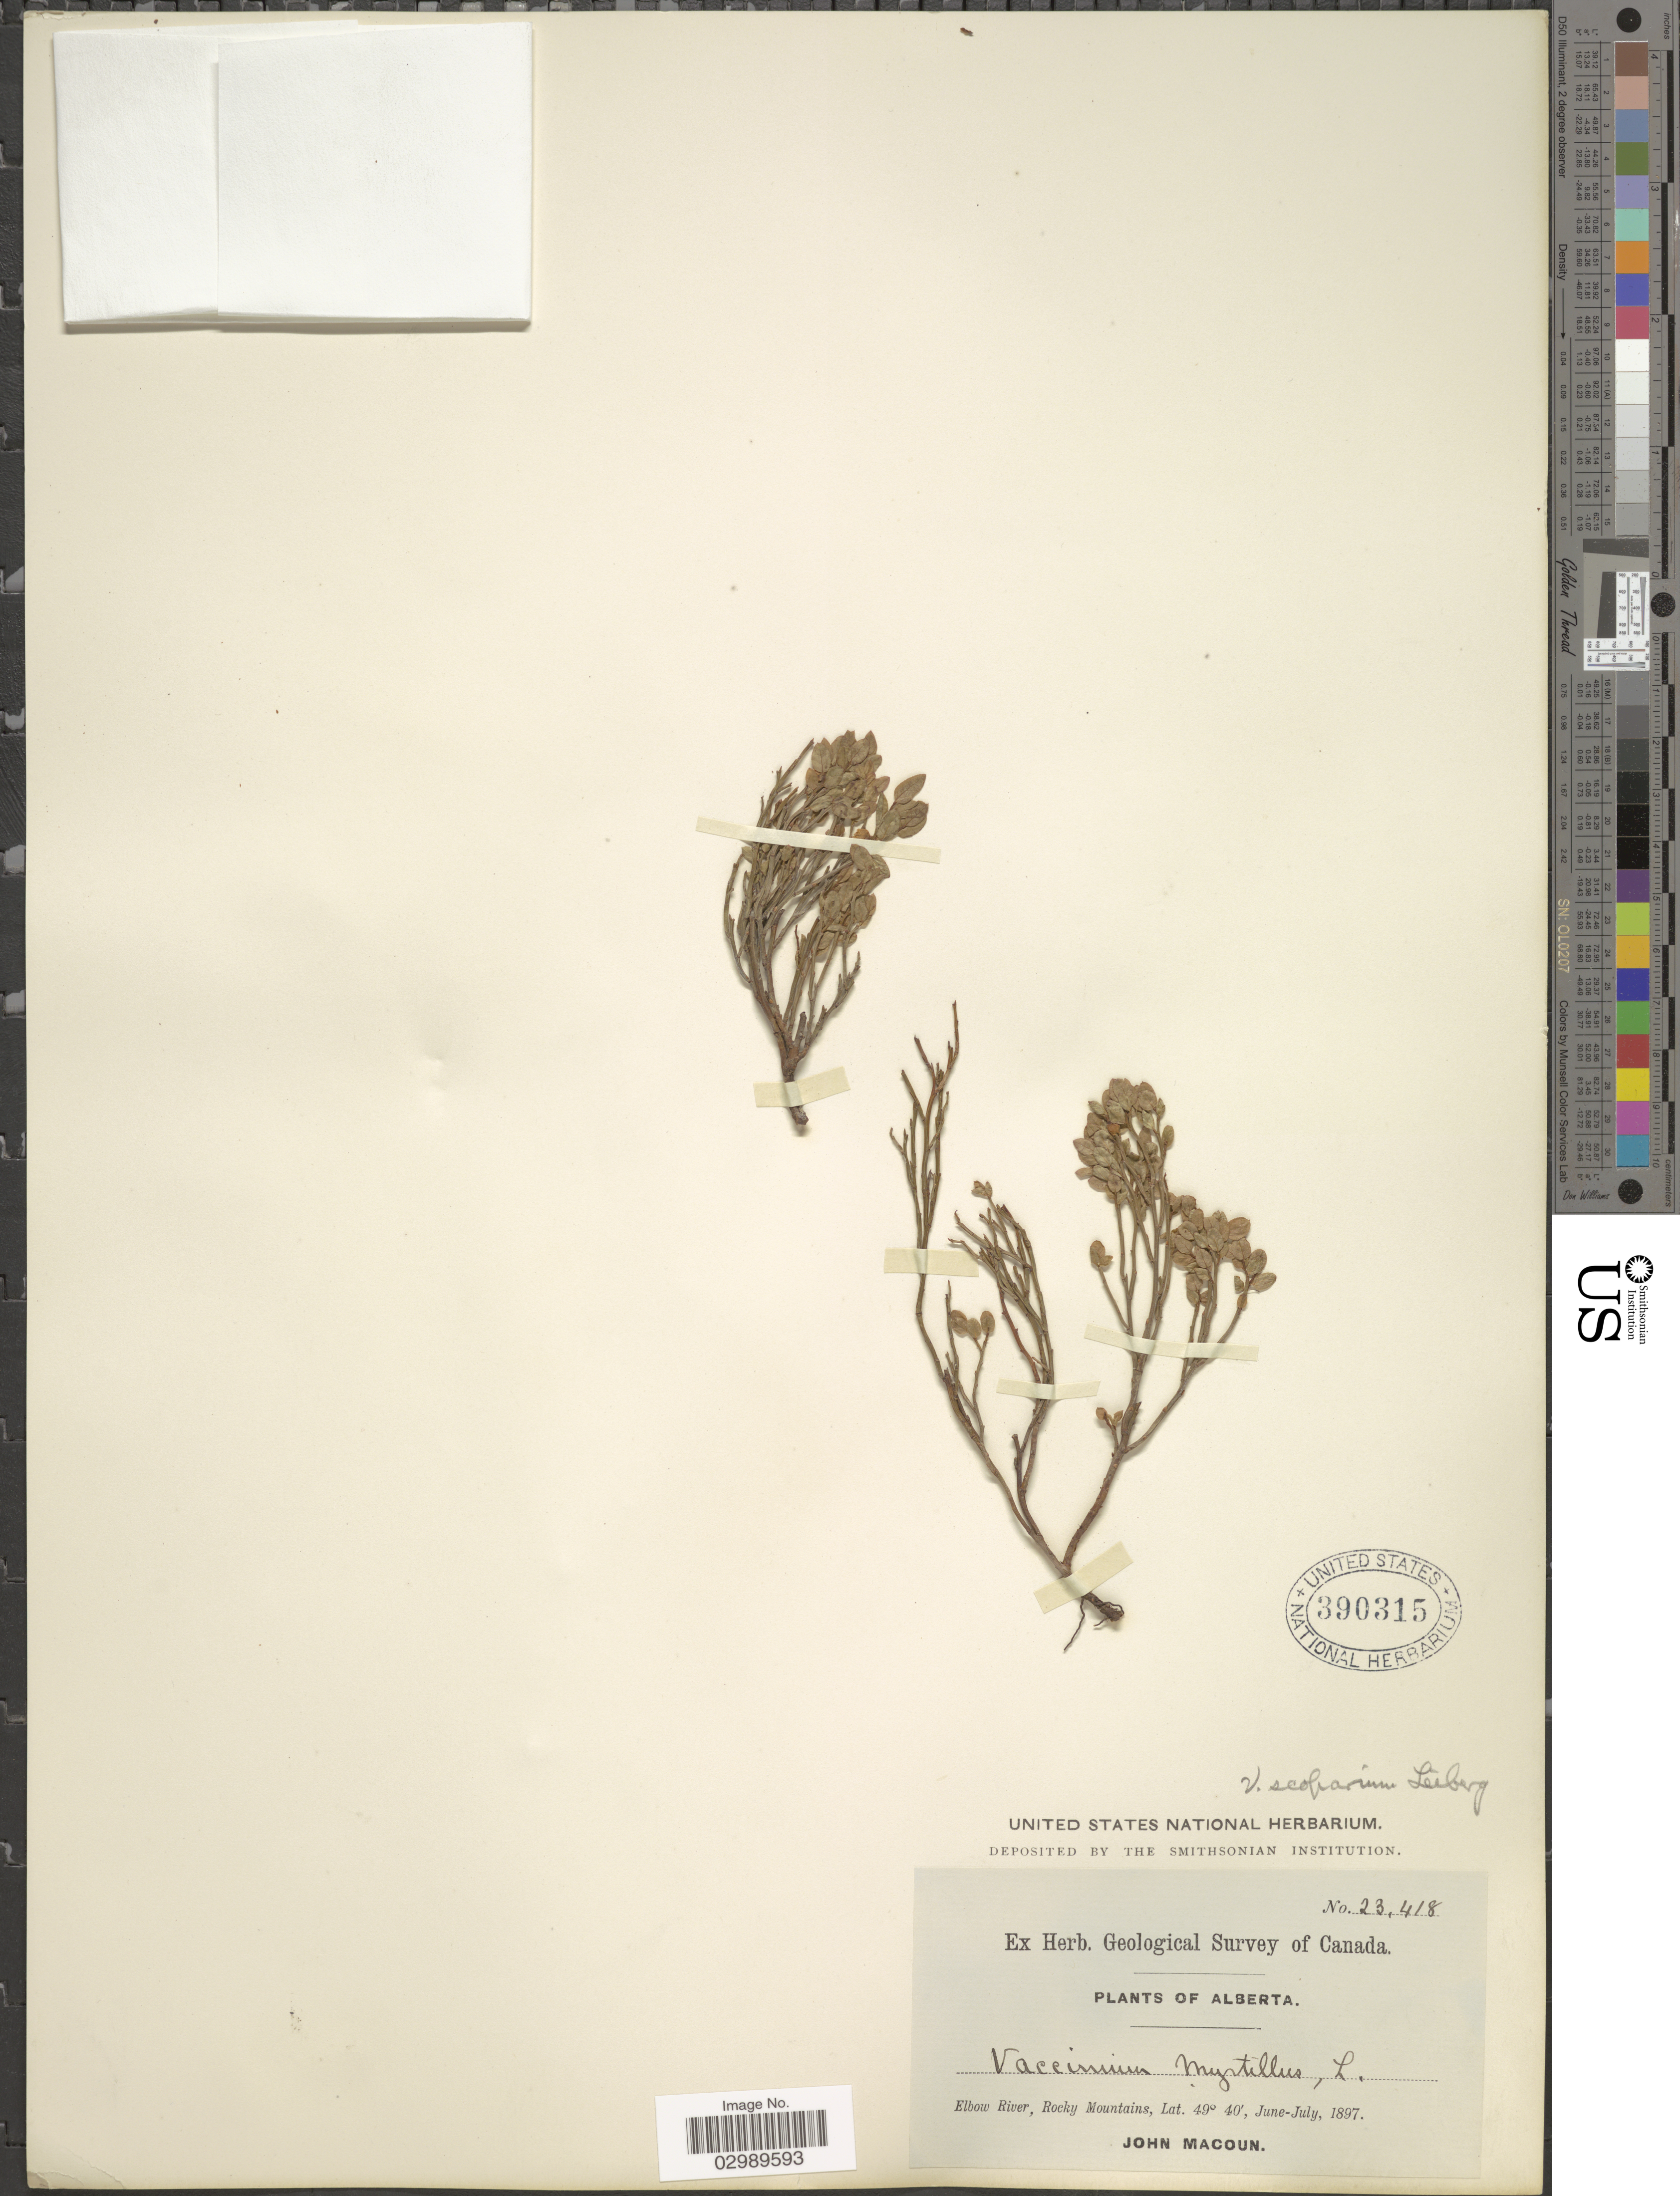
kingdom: Plantae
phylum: Tracheophyta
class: Magnoliopsida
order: Ericales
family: Ericaceae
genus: Vaccinium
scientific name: Vaccinium scoparium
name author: Leiberg ex Coville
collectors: J. Macoun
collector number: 23418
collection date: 1897-06/1897-07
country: Canada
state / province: Alberta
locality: Elbow River, Rocky Mountains.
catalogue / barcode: US 390315